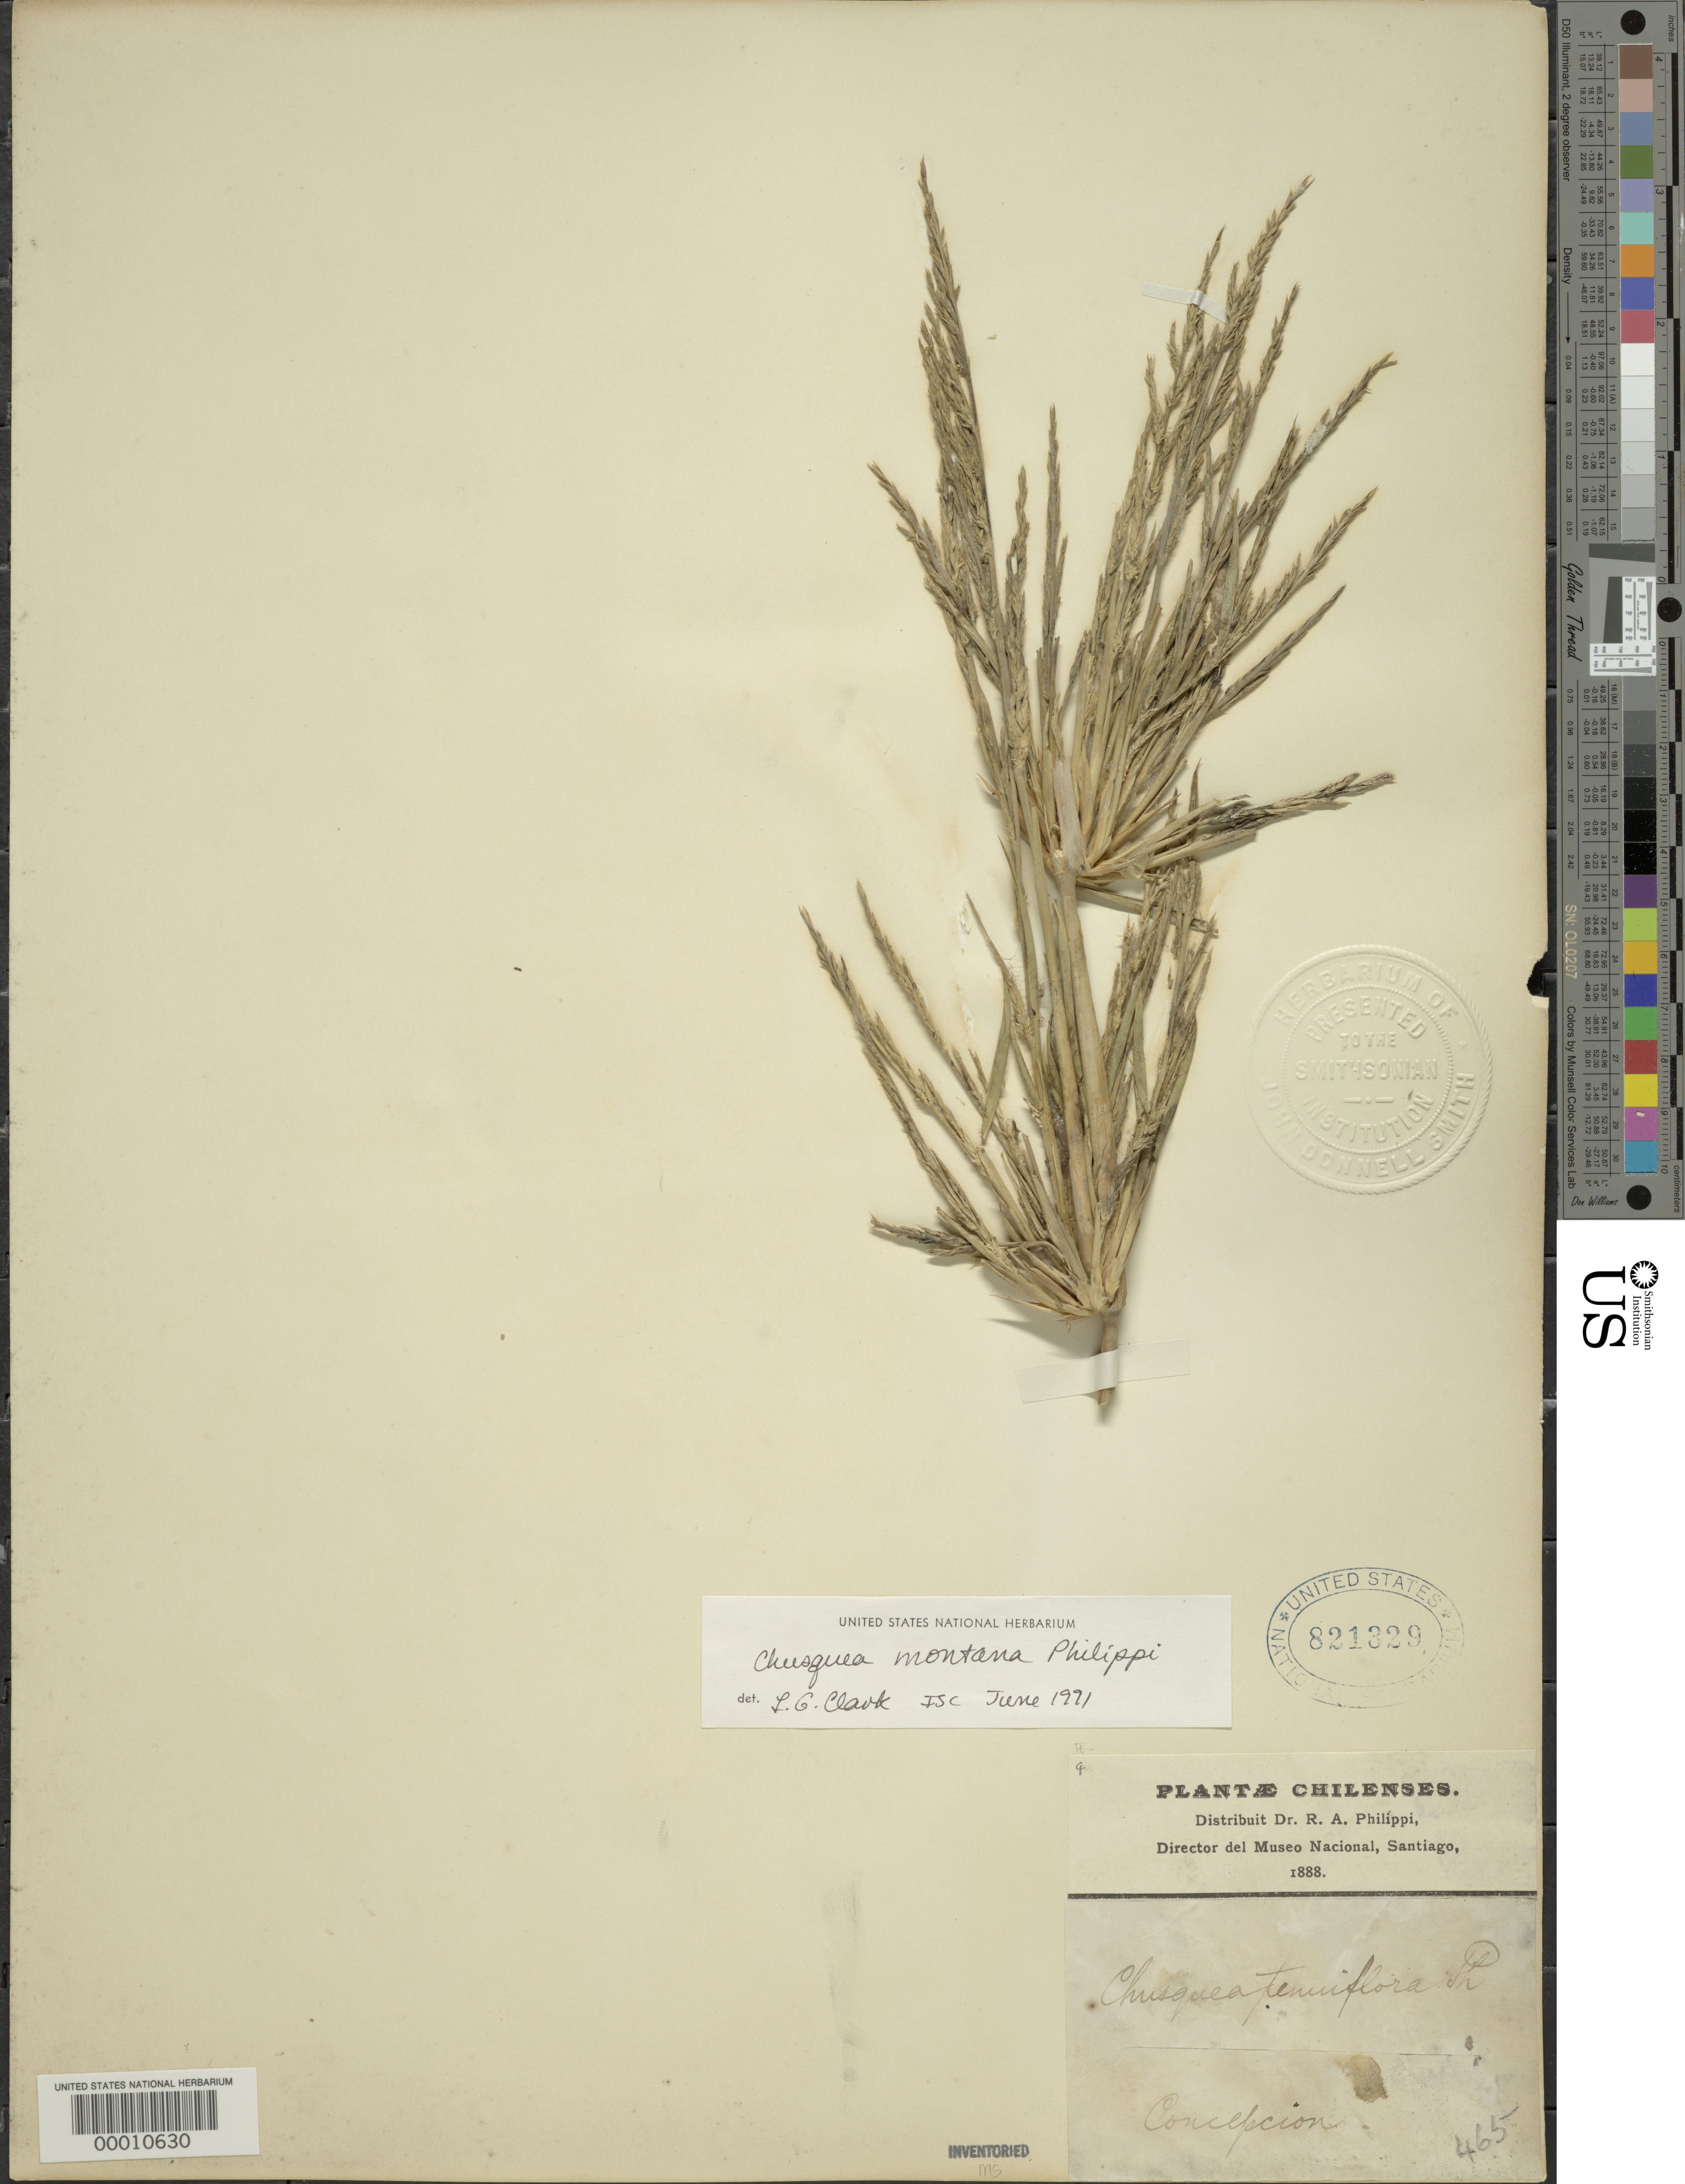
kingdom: Plantae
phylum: Tracheophyta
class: Liliopsida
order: Poales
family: Poaceae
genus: Chusquea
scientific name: Chusquea montana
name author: Phil.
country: Chile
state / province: Bio-Bío (VIII)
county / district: Concepción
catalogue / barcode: US 821329